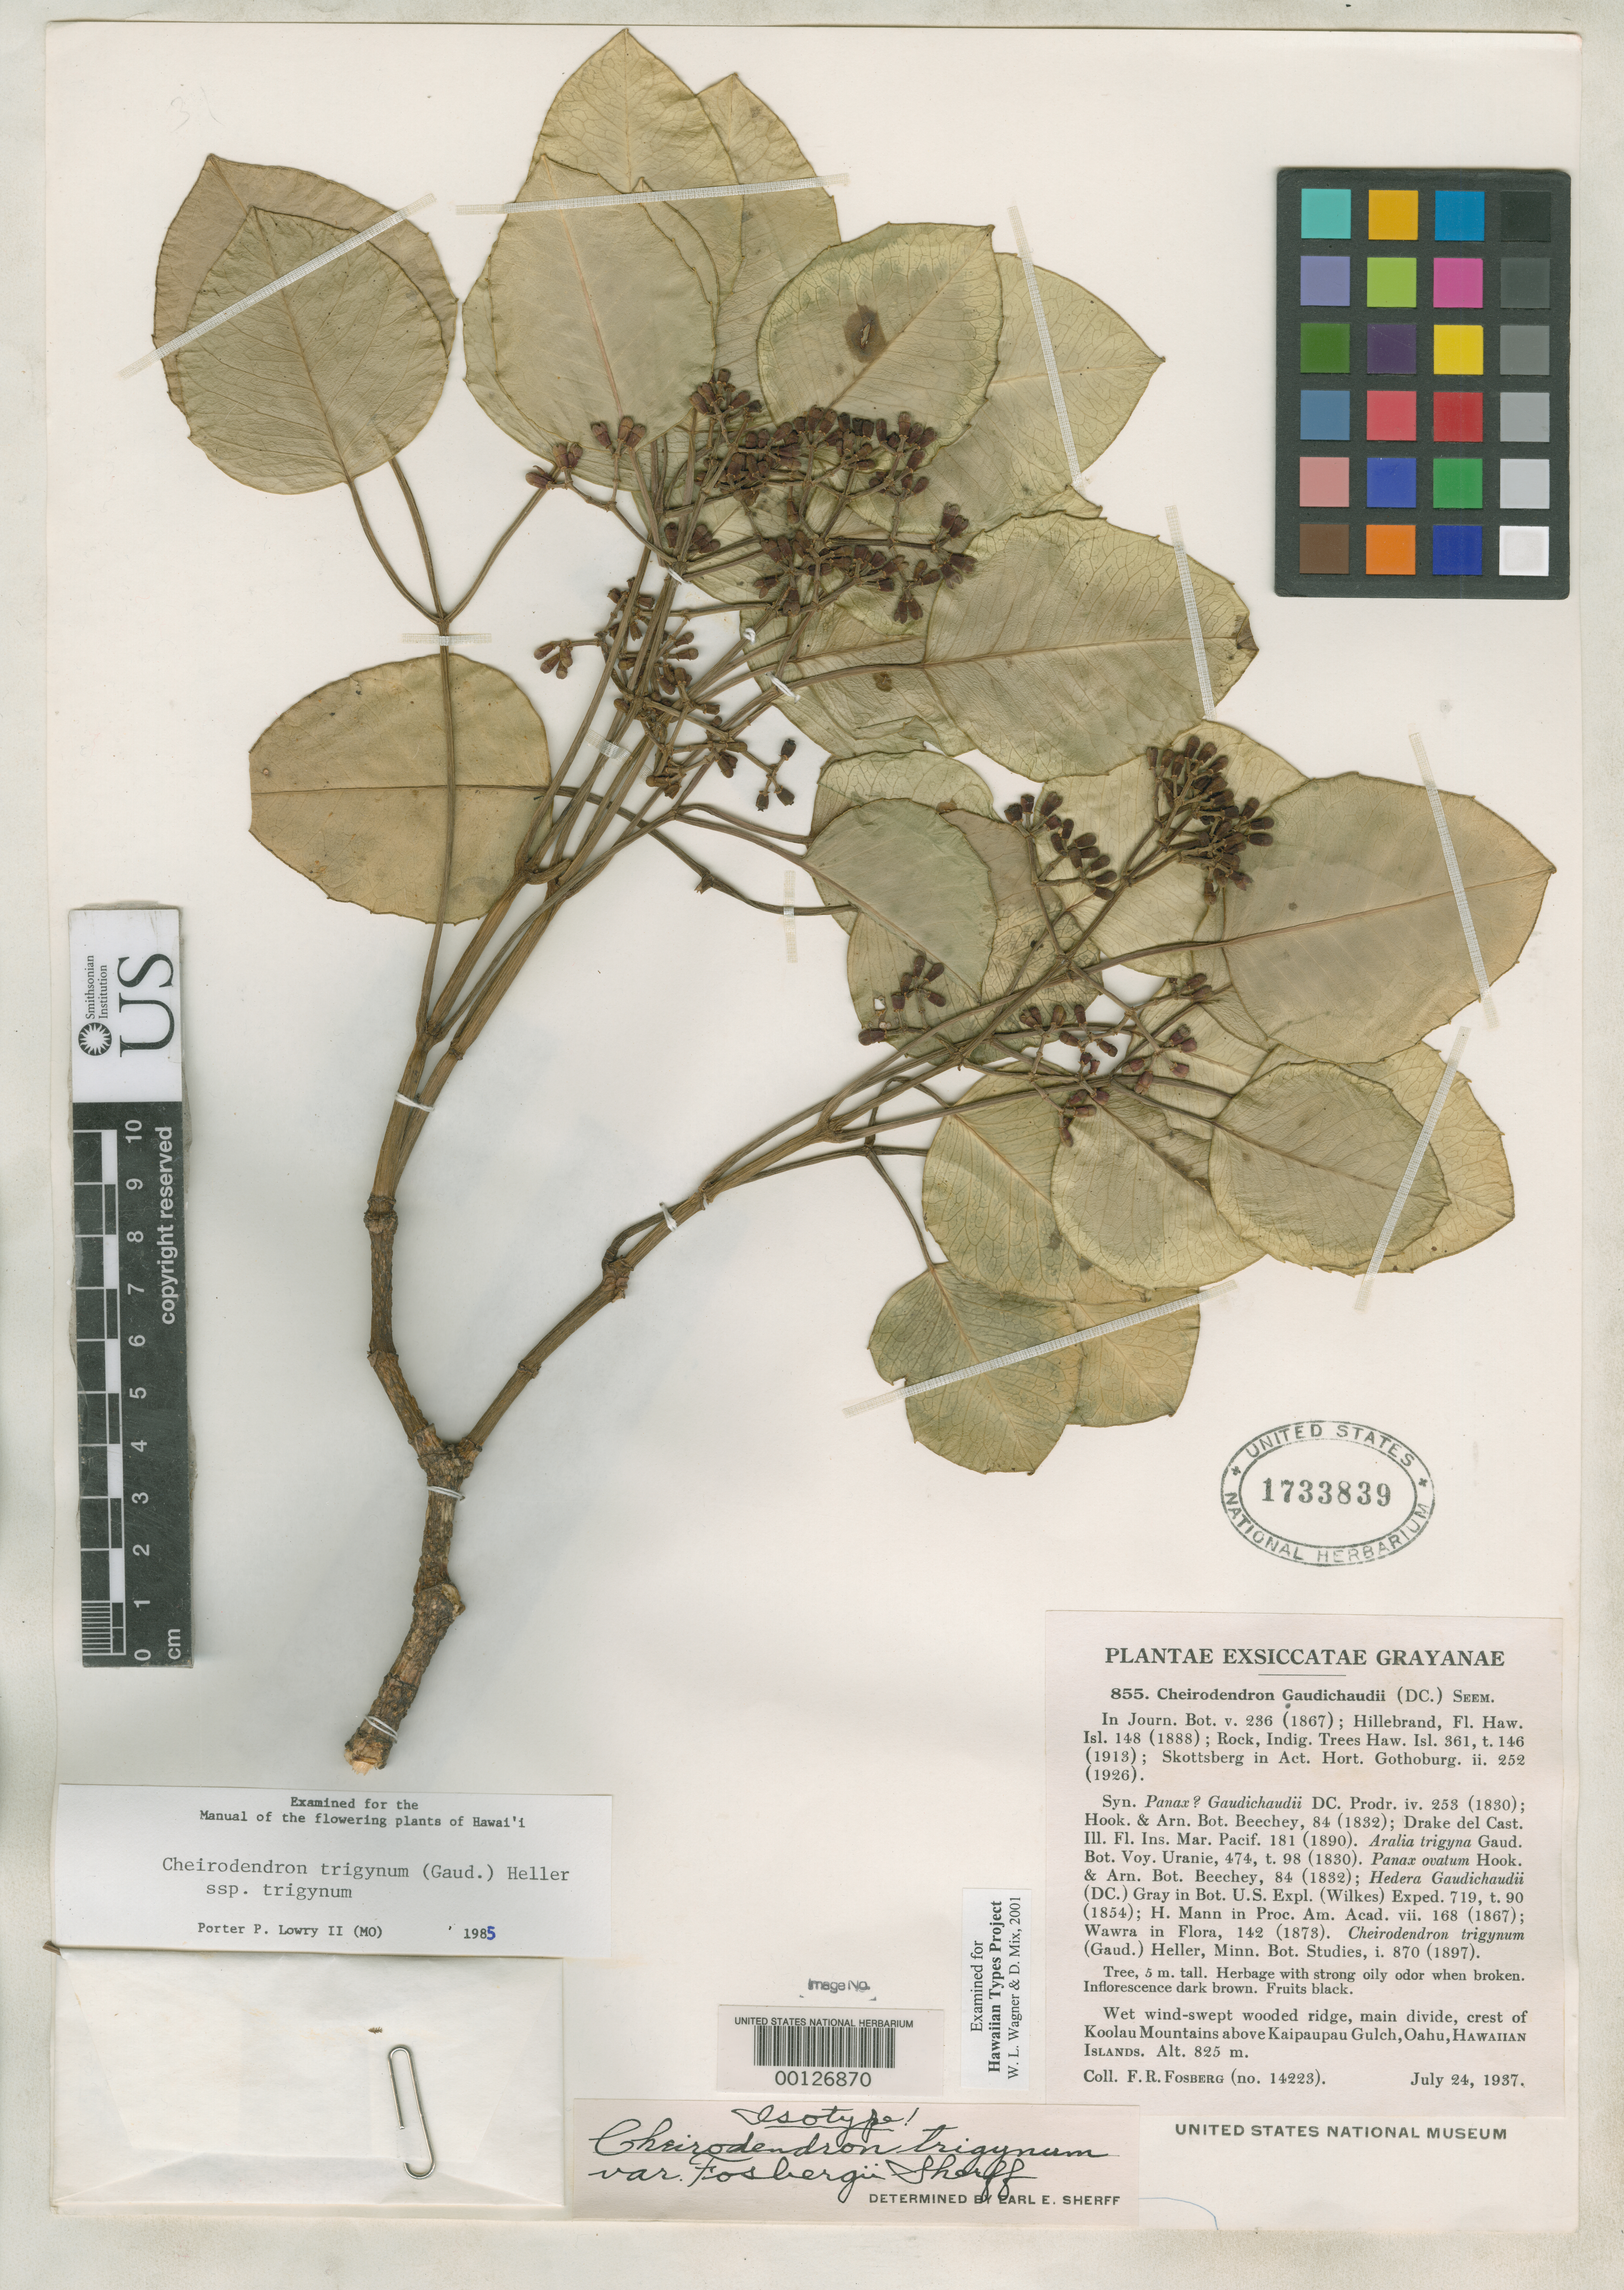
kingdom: Plantae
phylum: Tracheophyta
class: Magnoliopsida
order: Apiales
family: Araliaceae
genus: Cheirodendron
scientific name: Cheirodendron trigynum var. fosbergii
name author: Sherff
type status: Isotype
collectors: F. R. Fosberg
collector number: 14223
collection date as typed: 24 Jul 1937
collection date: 1937-07-24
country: United States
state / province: Hawaii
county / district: Honolulu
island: Oahu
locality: Koolau Mts. above Kaipaupau Gulch.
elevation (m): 825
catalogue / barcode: US 1733839